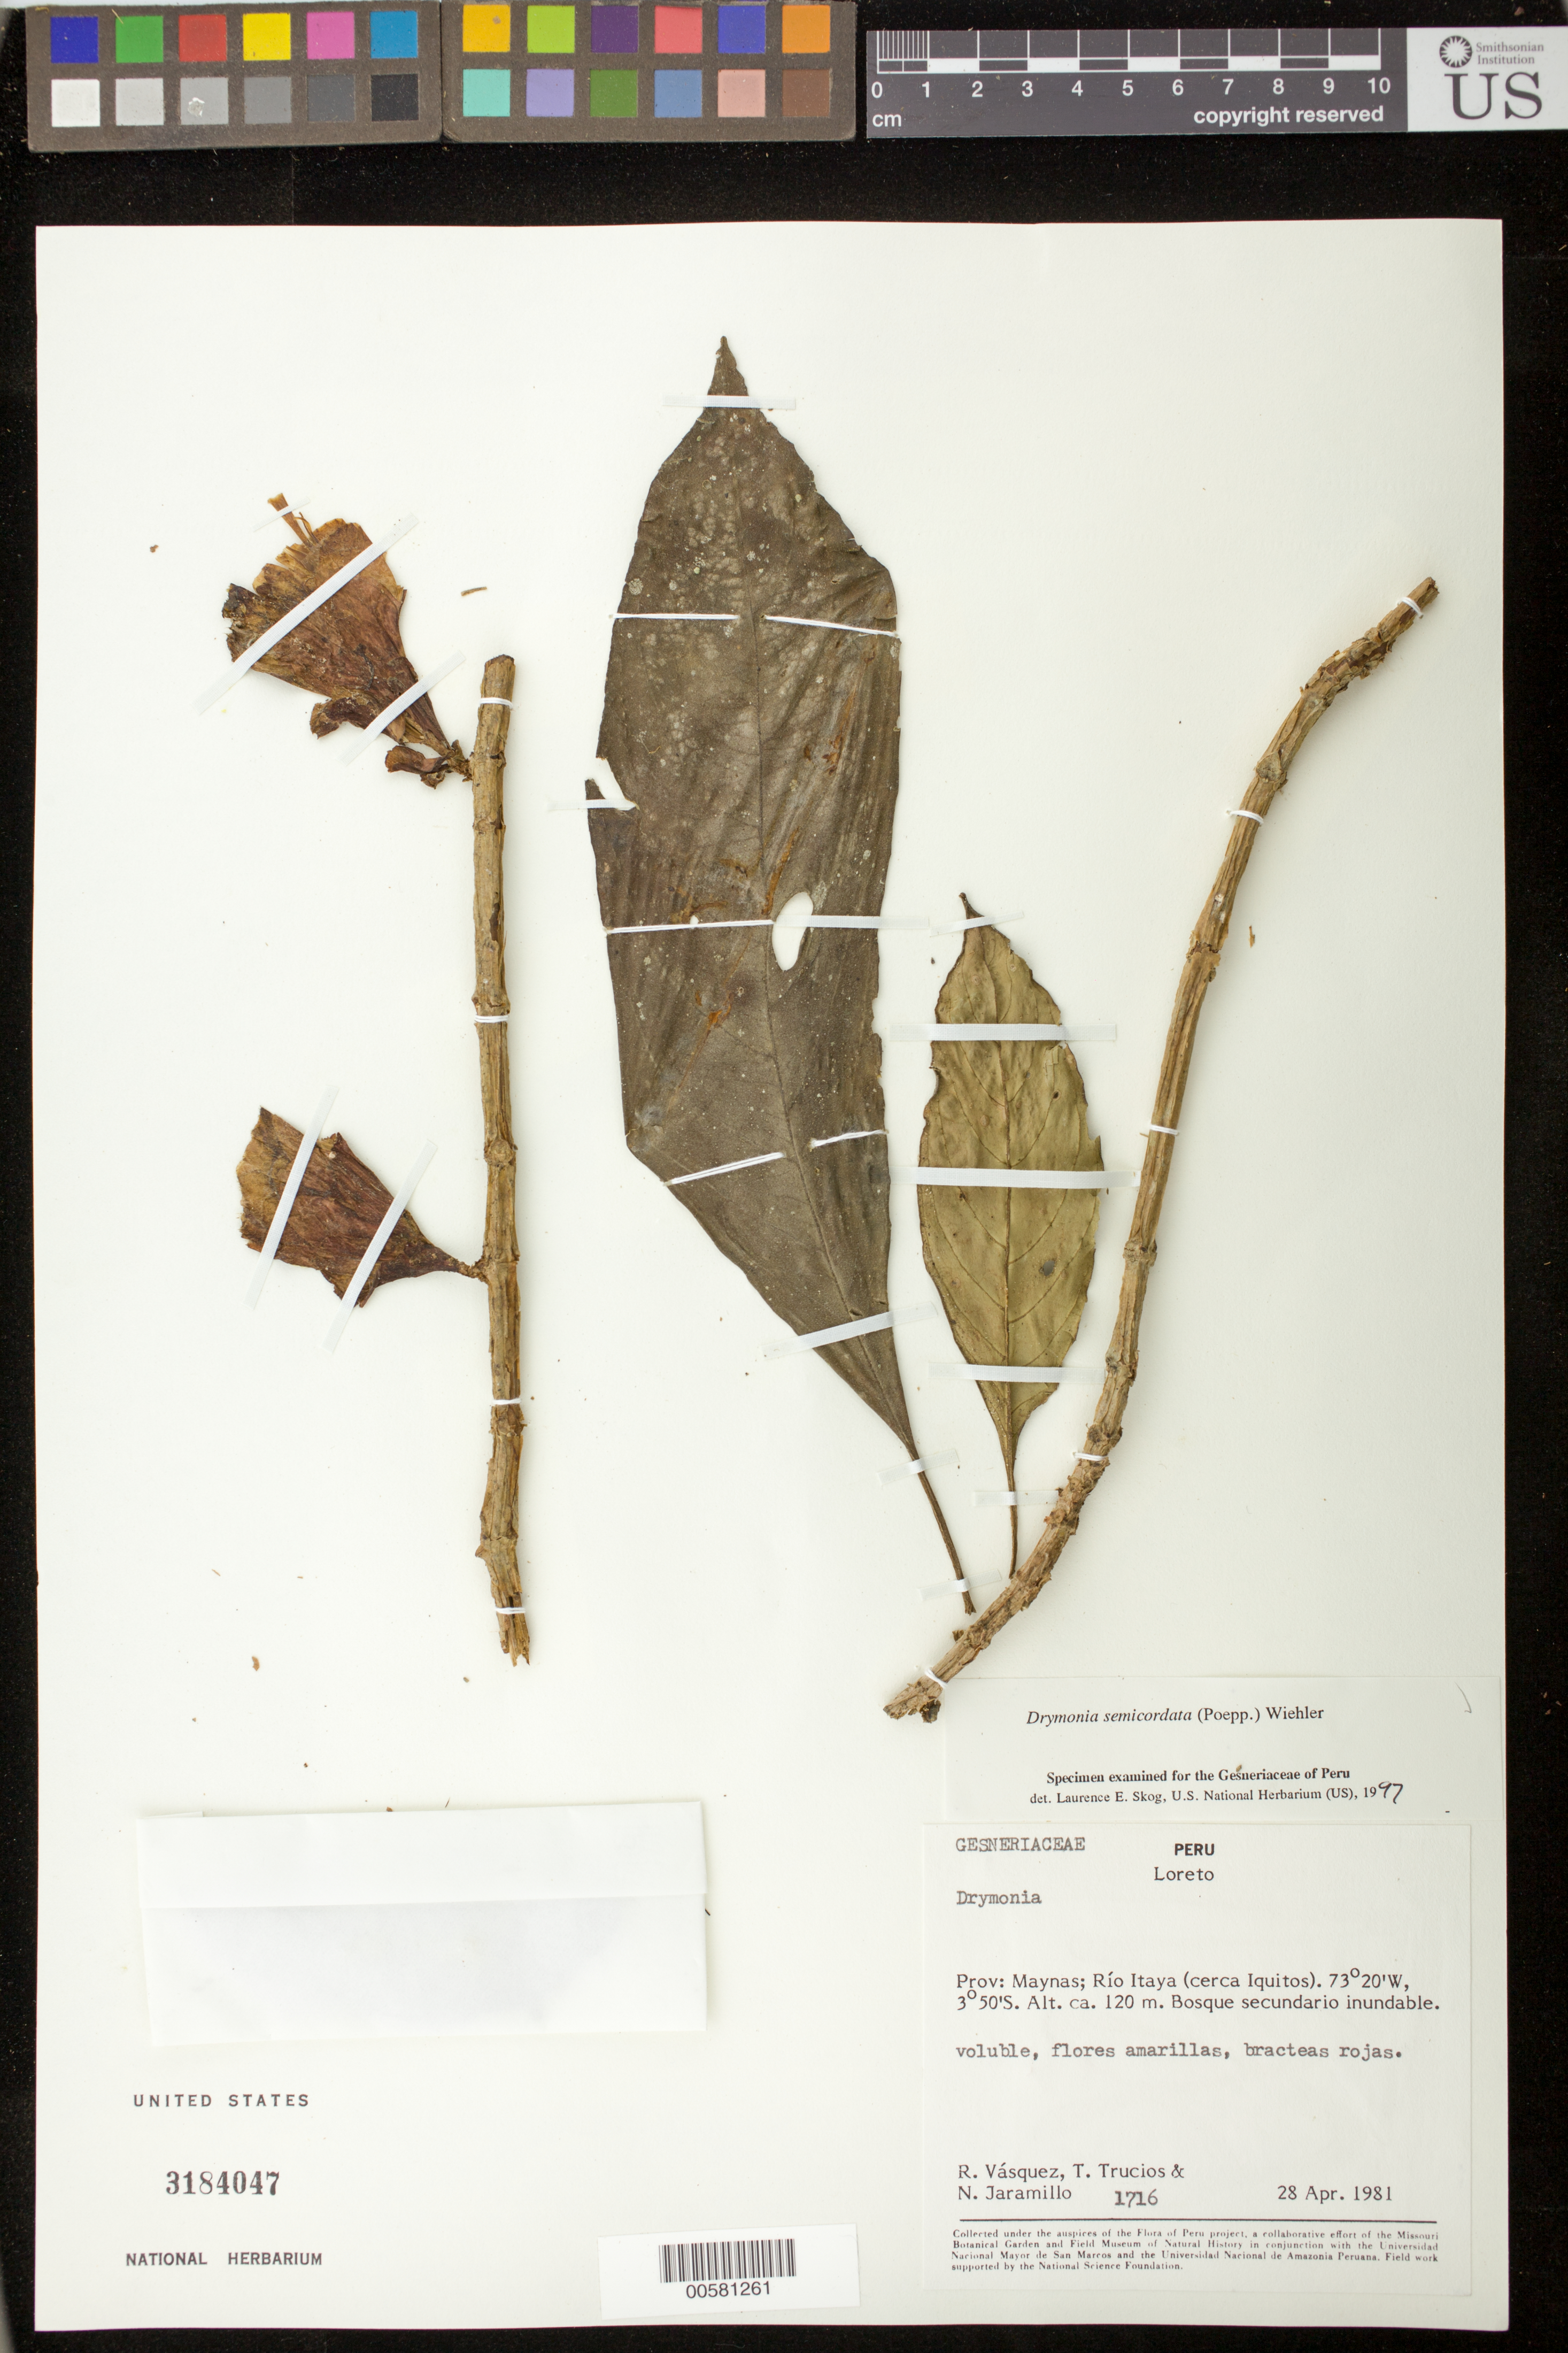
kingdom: Plantae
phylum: Tracheophyta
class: Magnoliopsida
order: Lamiales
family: Gesneriaceae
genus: Drymonia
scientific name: Drymonia semicordata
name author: (Poepp.) Wiehler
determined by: Skog, Laurence E.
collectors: R. Vásquez, T. Trucios & N. Jaramillo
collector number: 1716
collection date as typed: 28 Apr 1981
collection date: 1981-04-28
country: Peru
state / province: Loreto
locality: Prov. Maynas; Río Itaya (cerca Iquitos)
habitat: Bosque secundario inundable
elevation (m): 120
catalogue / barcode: US 3184047